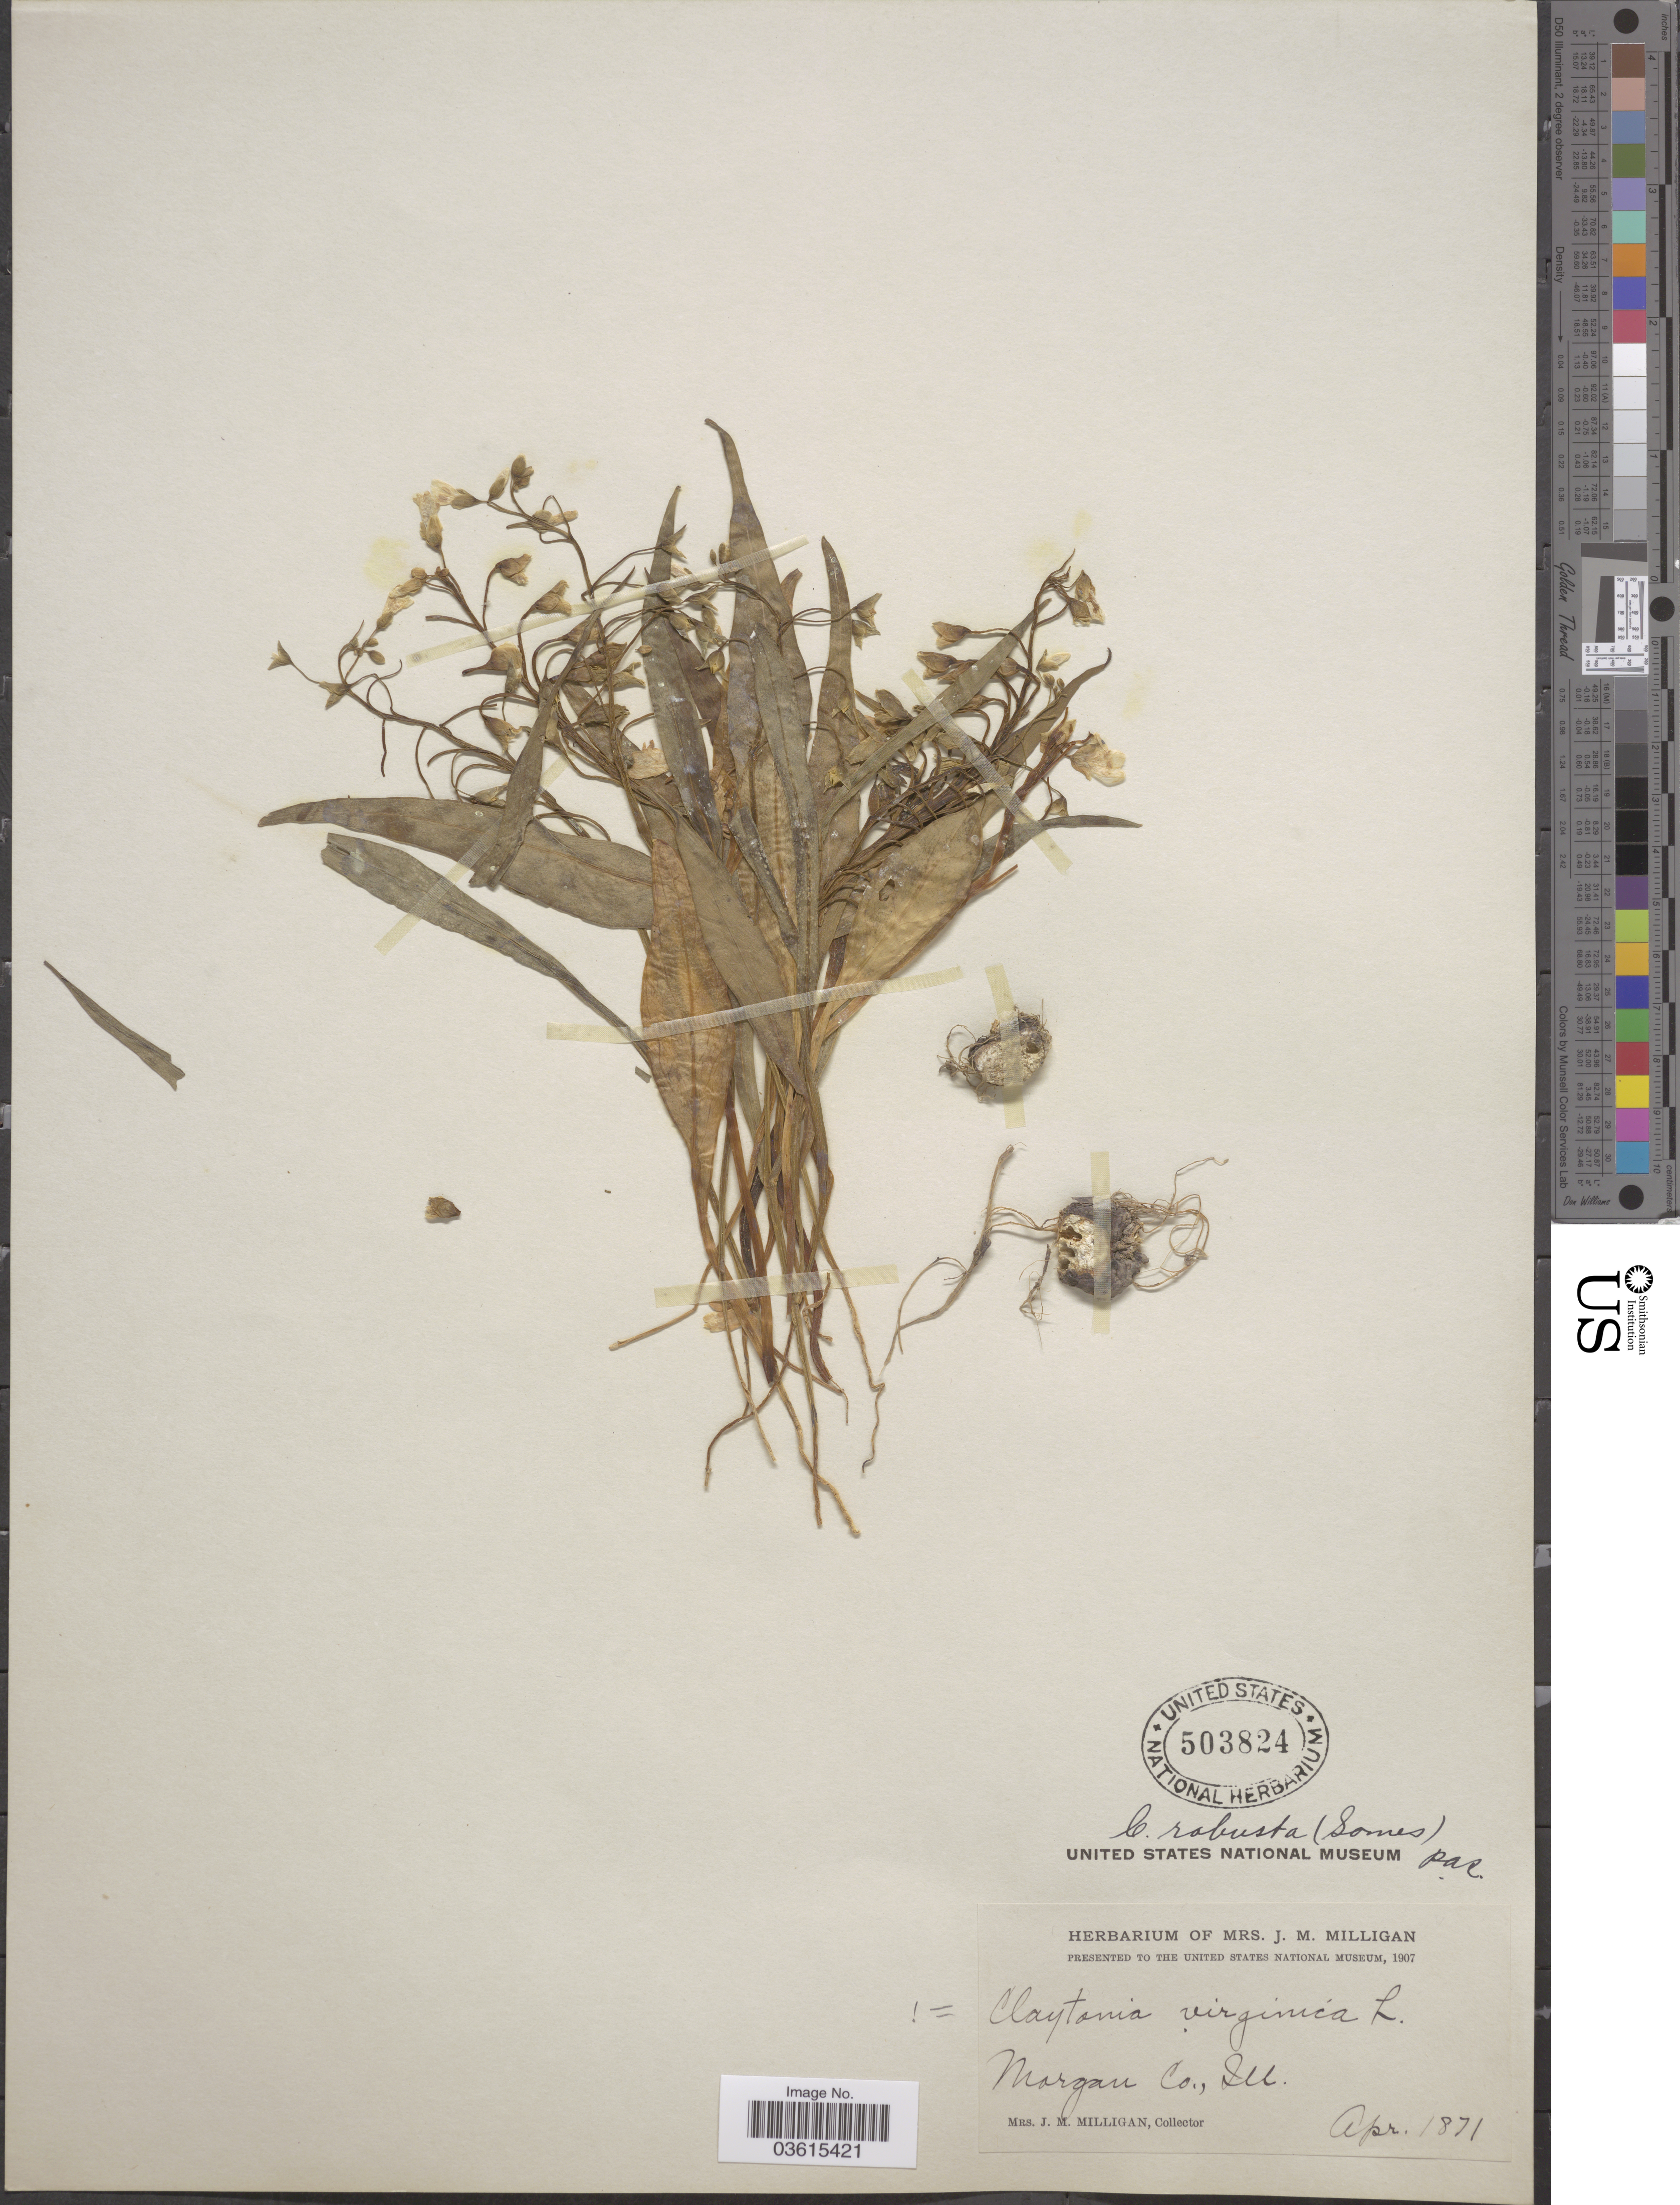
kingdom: Plantae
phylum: Tracheophyta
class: Magnoliopsida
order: Caryophyllales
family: Montiaceae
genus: Claytonia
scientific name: Claytonia virginica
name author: L.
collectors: J. Milligan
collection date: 1871-04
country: United States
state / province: Illinois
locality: Morgan Co.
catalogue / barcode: US 503824